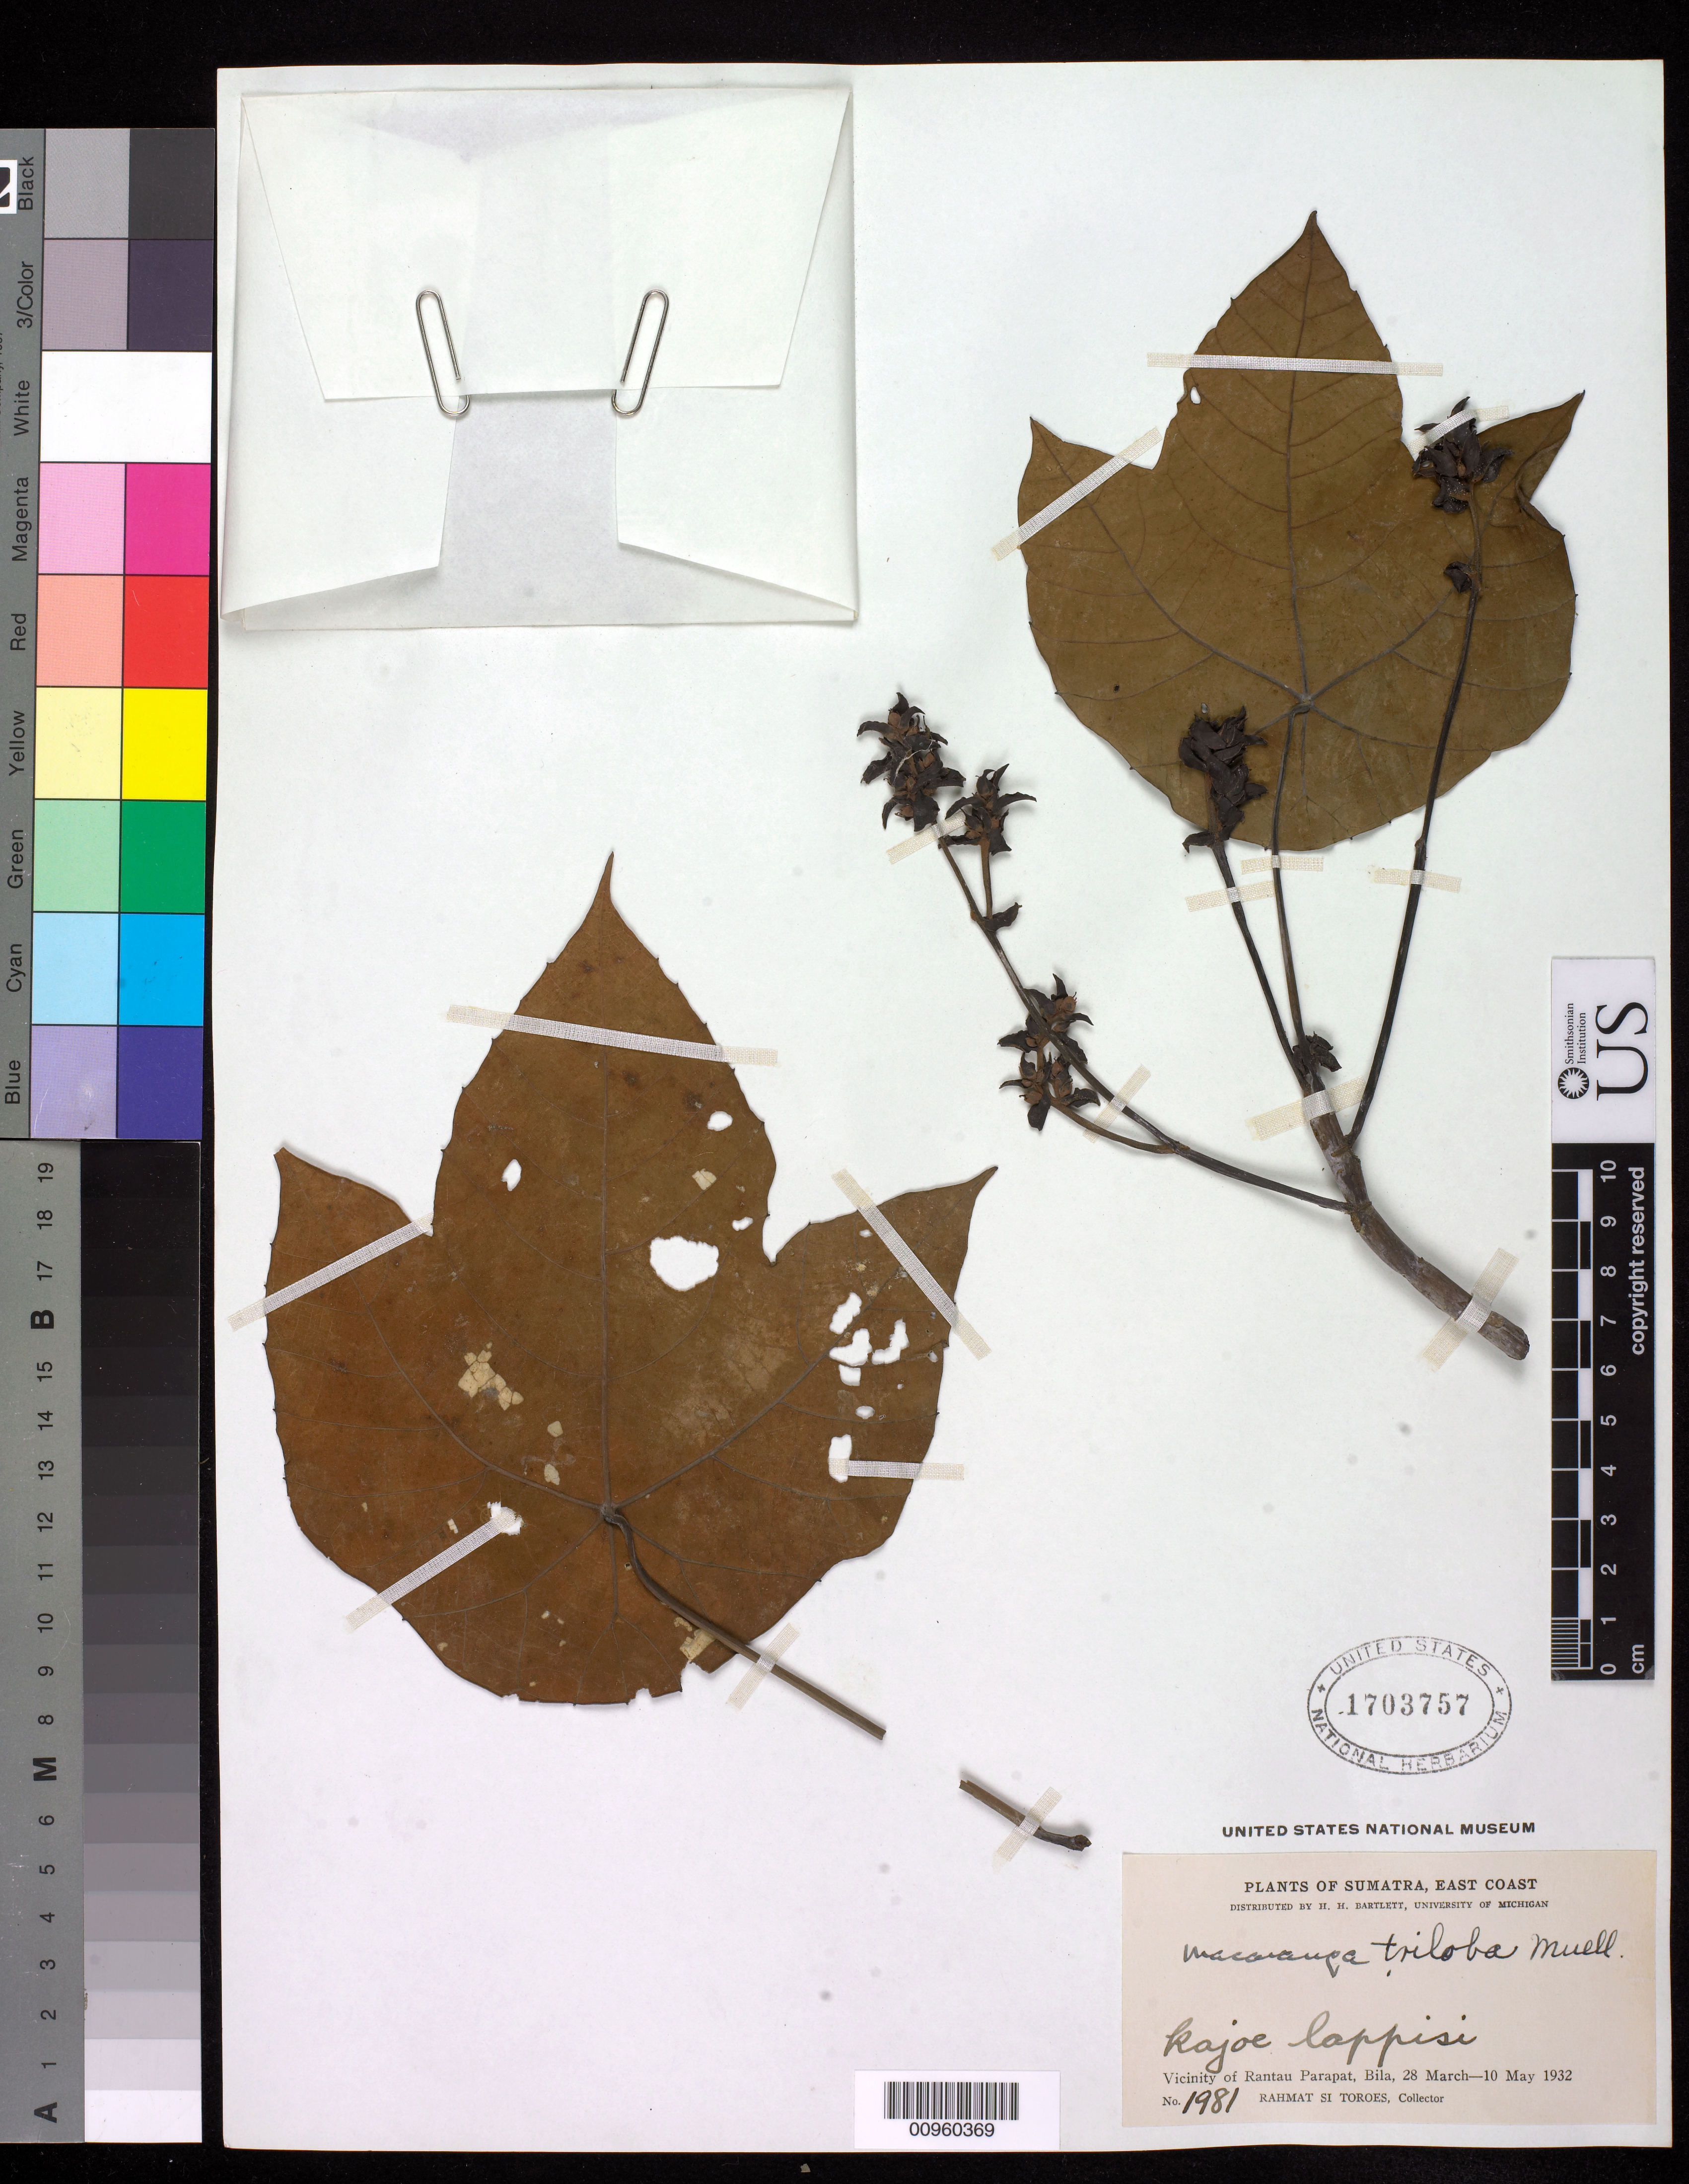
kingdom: Plantae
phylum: Tracheophyta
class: Magnoliopsida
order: Malpighiales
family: Euphorbiaceae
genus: Macaranga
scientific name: Macaranga triloba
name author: (Thunb.) Müll. Arg.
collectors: Rahmat Si Boeea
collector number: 1981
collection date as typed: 28 Mar 1932 to 10 May 1932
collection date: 1932-03-28/1932-05-10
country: Indonesia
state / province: Sumatra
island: Sumatra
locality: East Coast, Vicinity of Rantau Parapat, Bila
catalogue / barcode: US 1703757